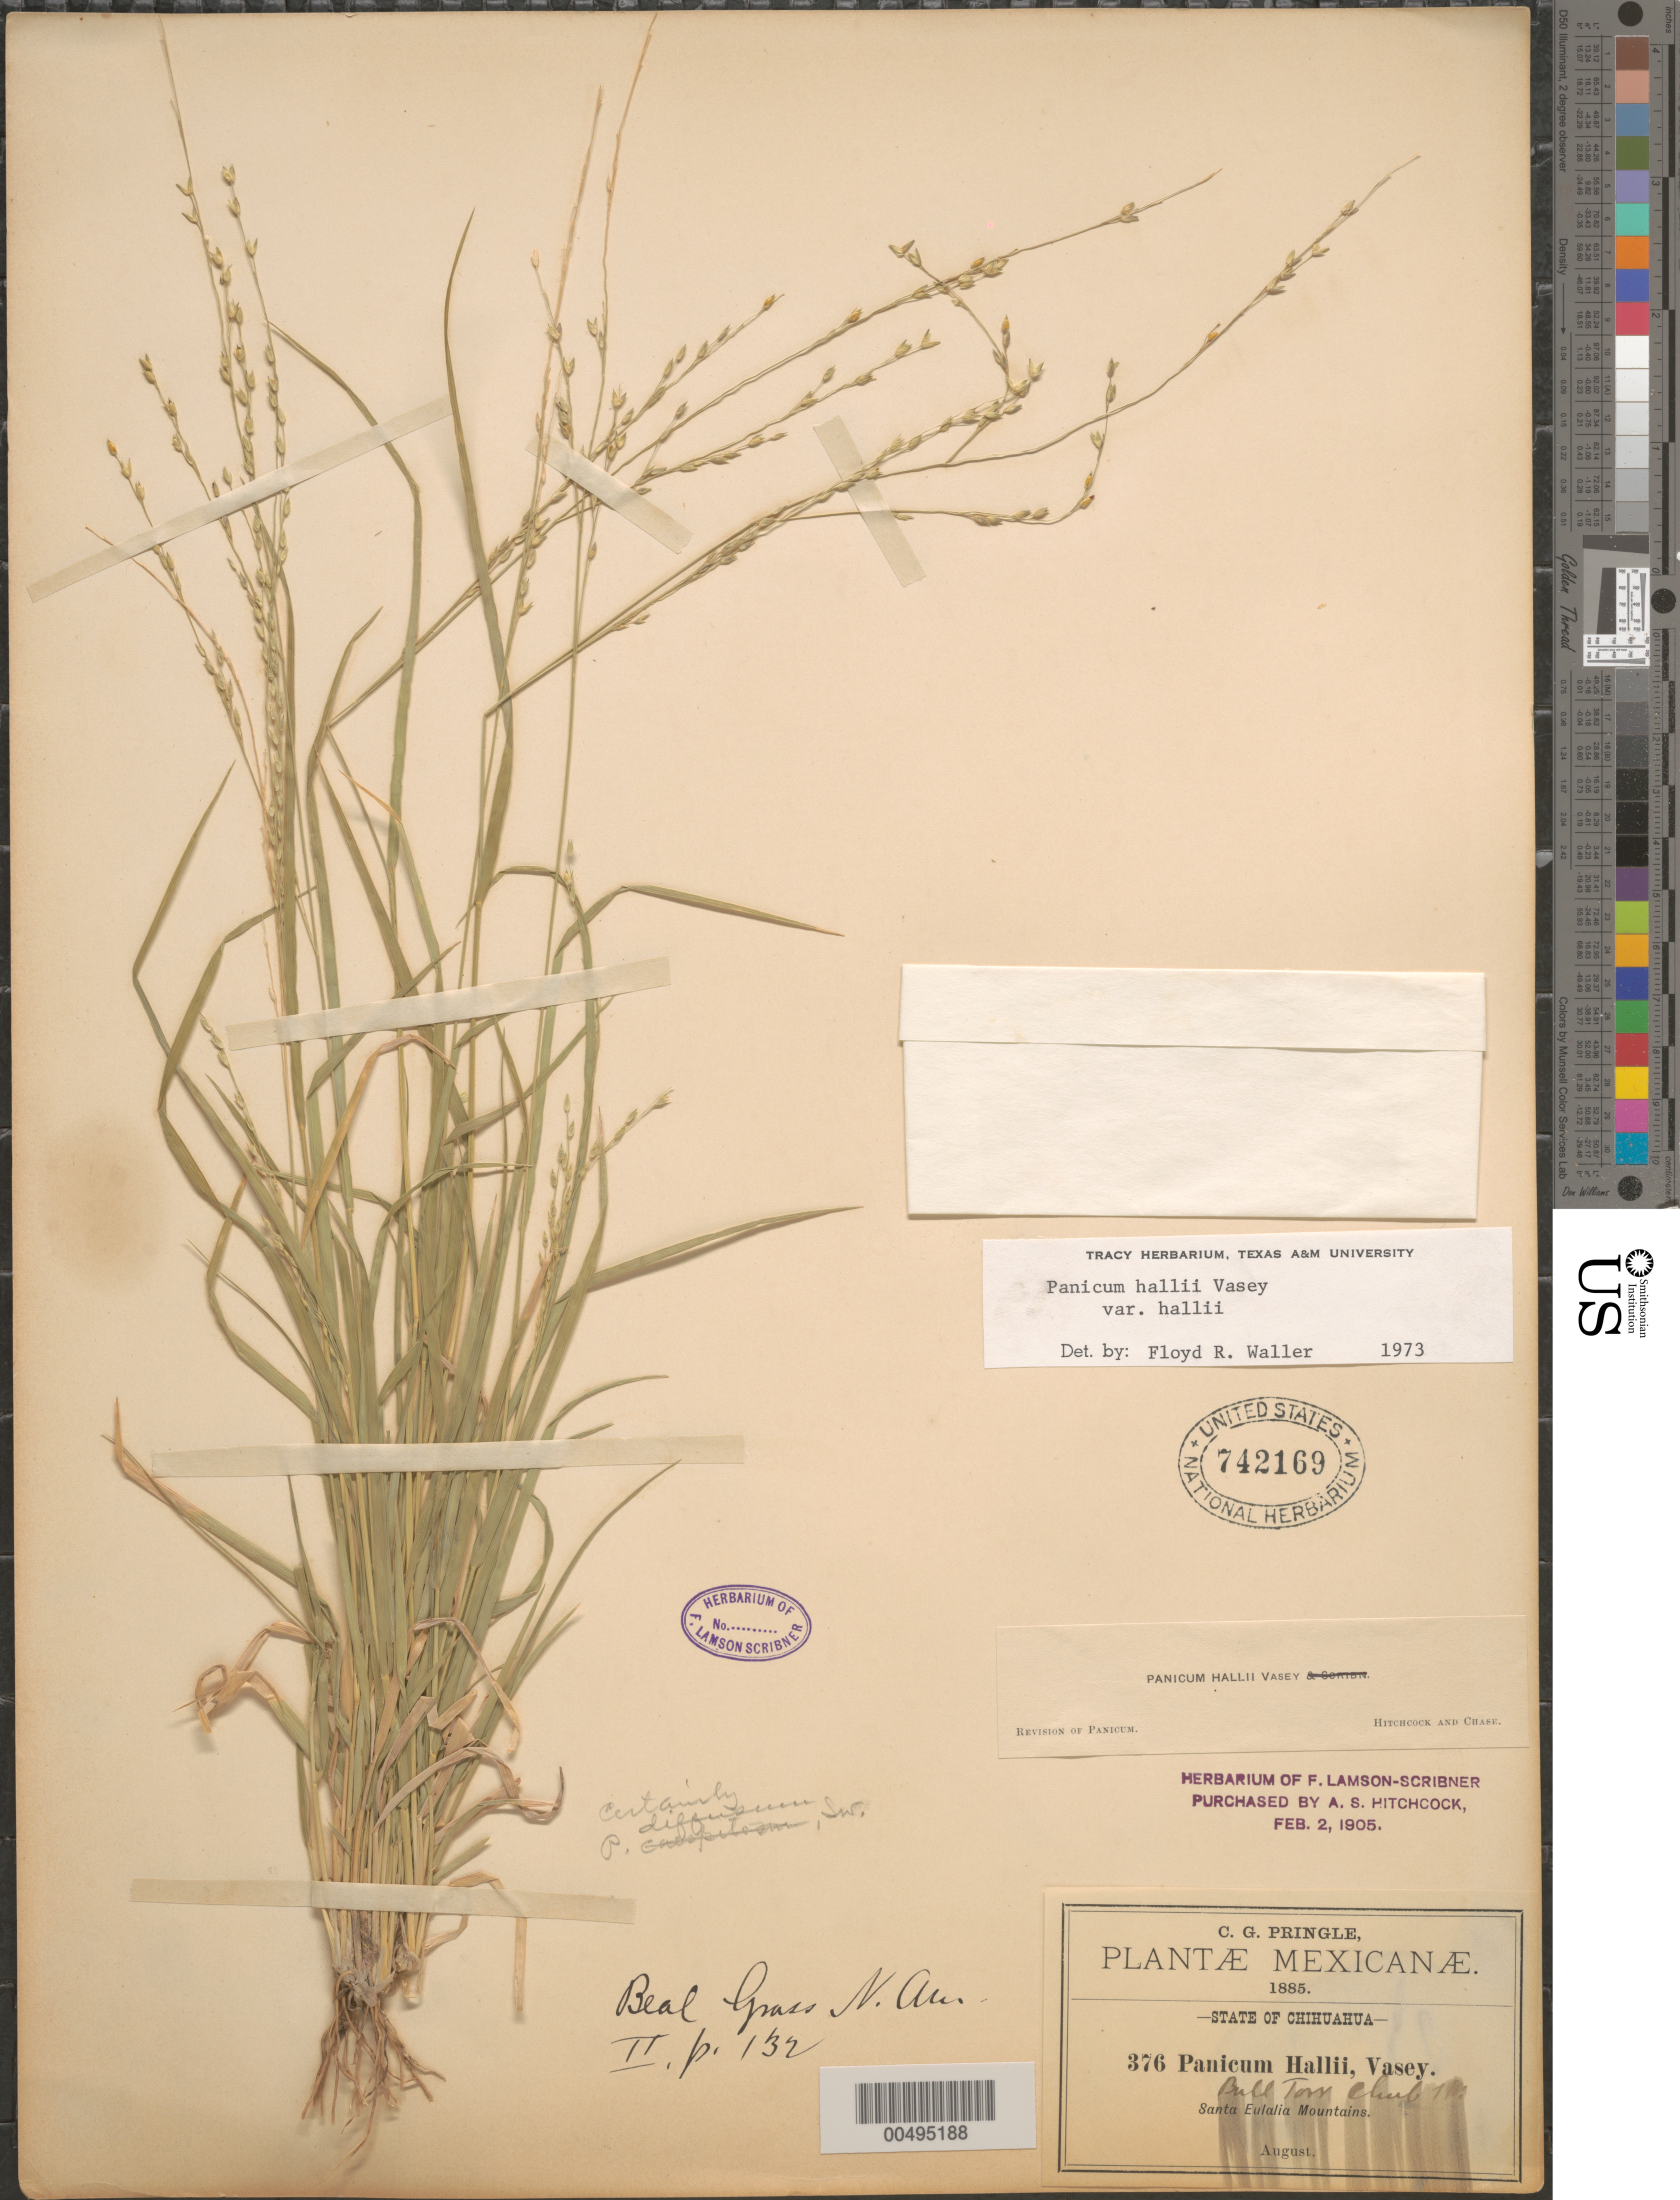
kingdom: Plantae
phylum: Tracheophyta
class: Liliopsida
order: Poales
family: Poaceae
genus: Panicum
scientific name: Panicum hallii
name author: Vasey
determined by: Waller, F. R.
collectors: C. G. Pringle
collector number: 376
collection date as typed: Aug 1885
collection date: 1885-08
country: Mexico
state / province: Chihuahua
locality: Santa Eulalia Mts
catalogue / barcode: US 742169